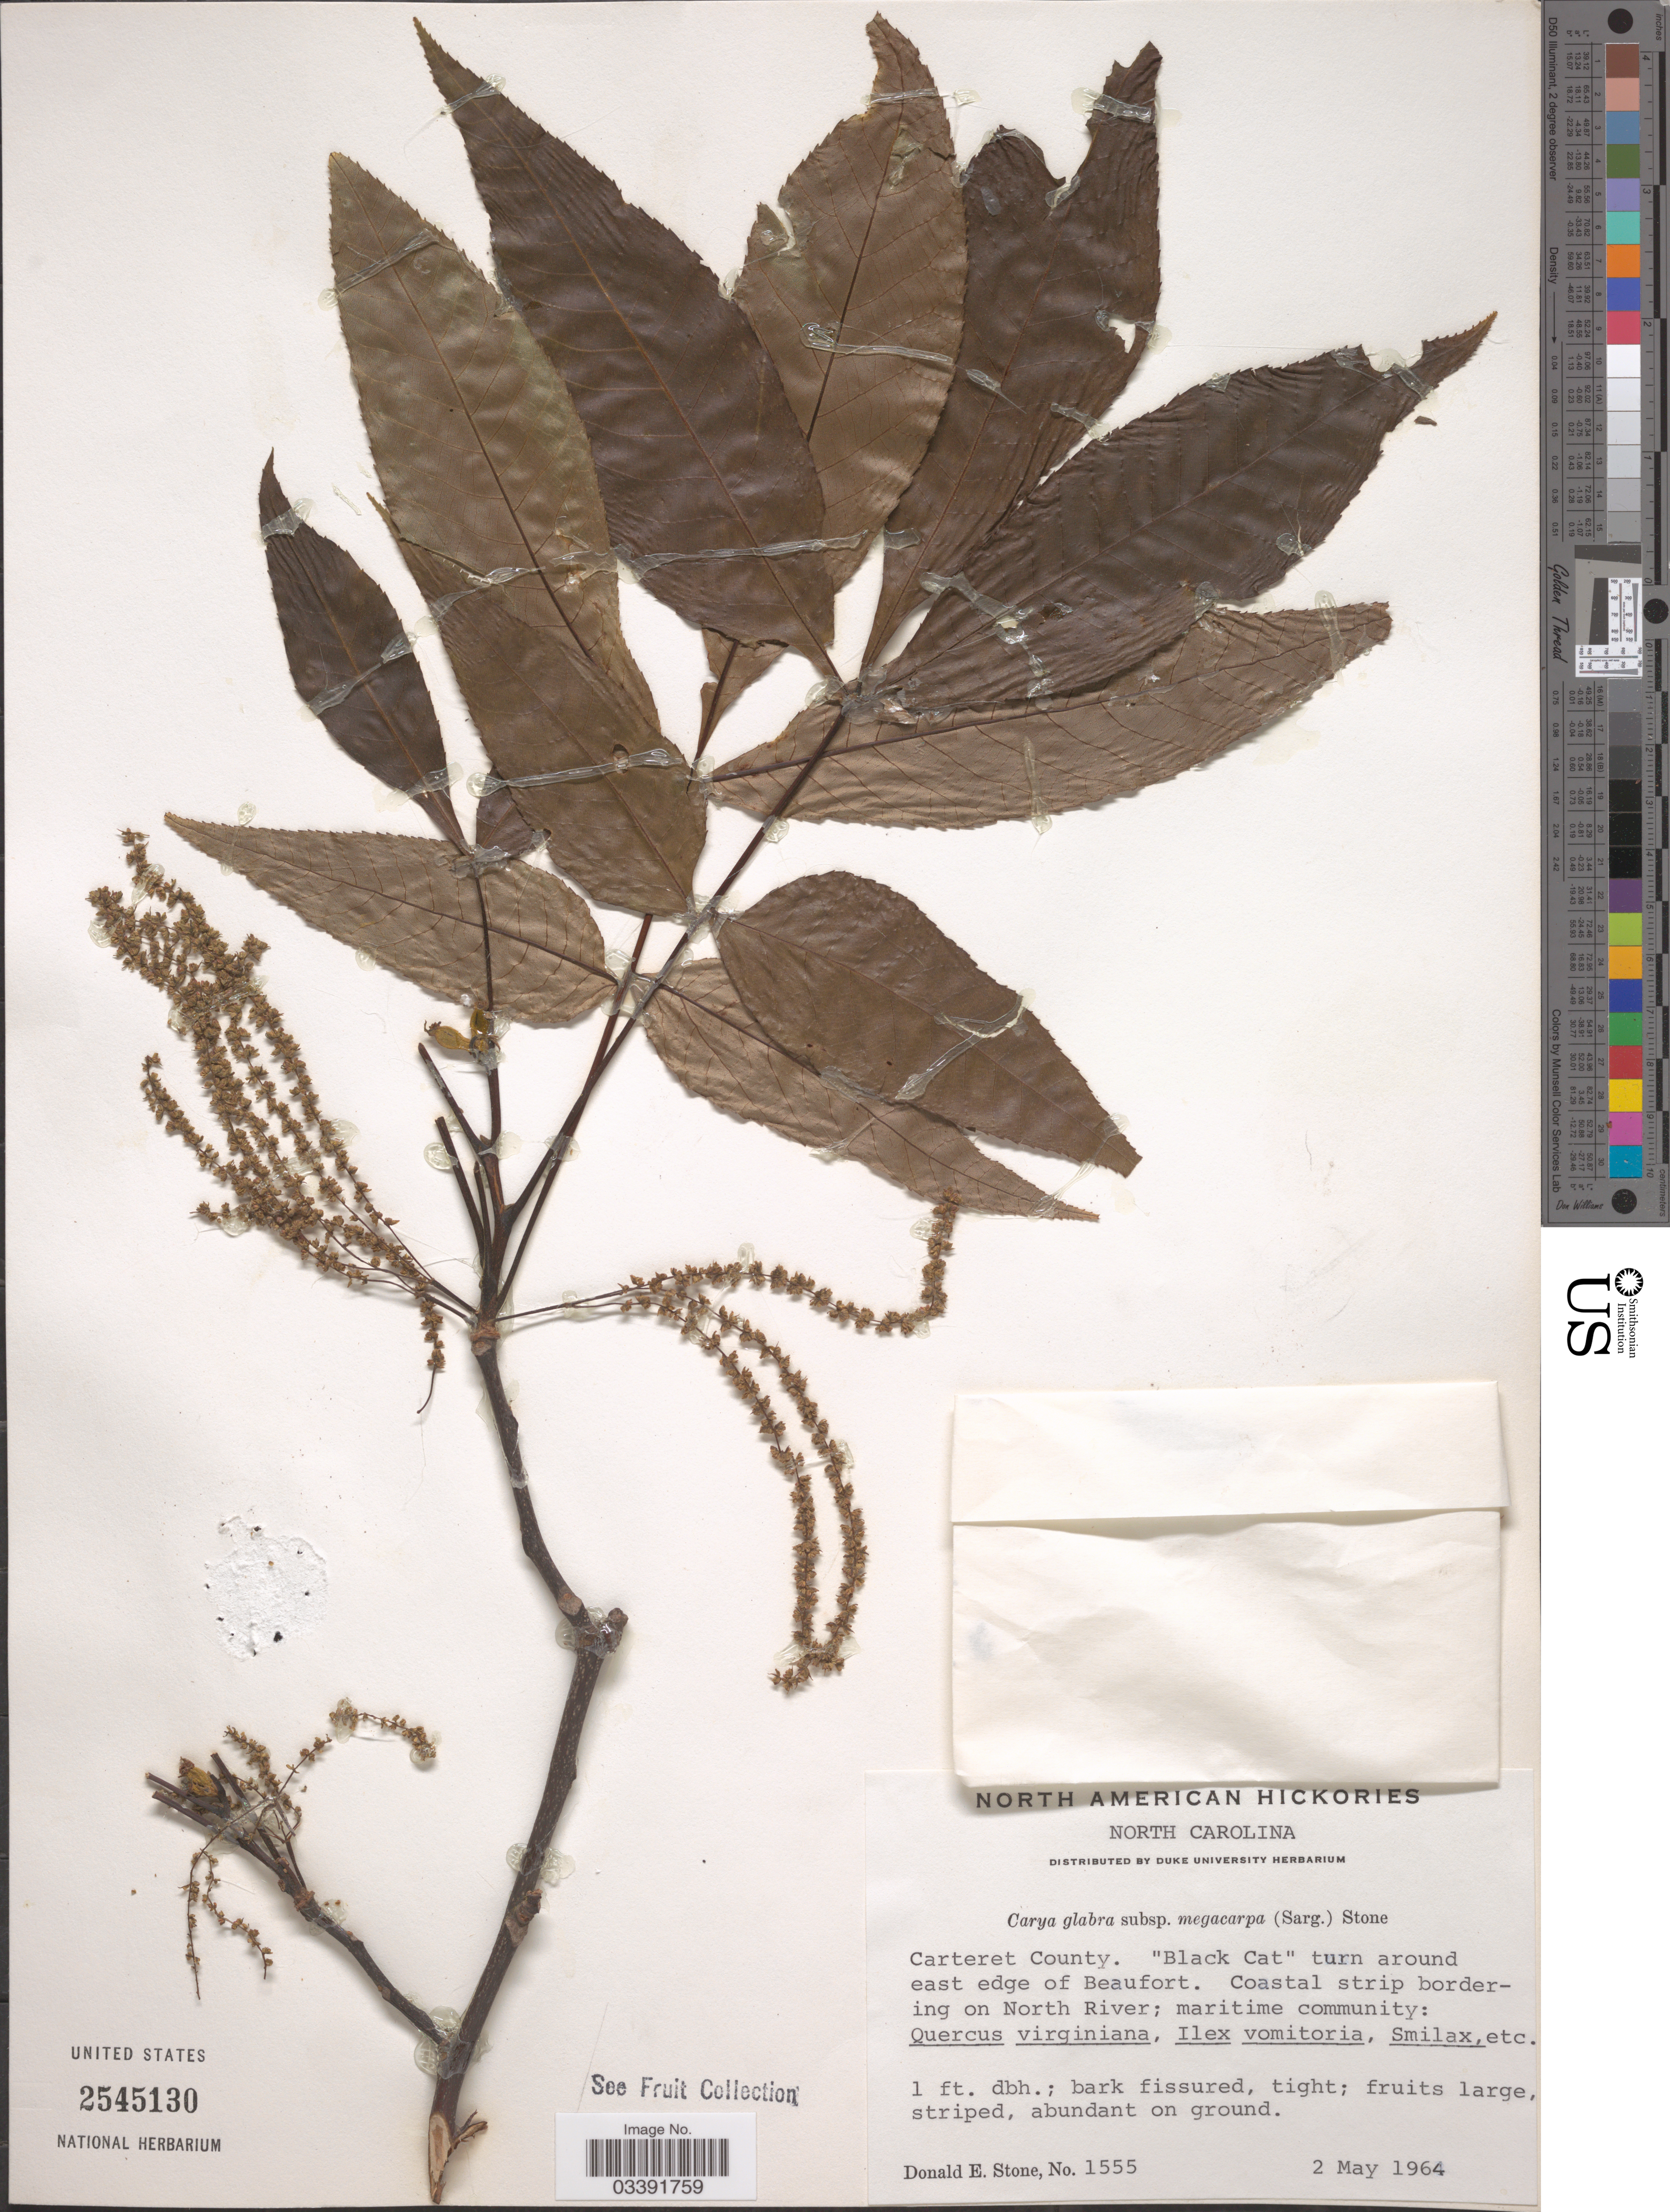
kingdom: Plantae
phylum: Tracheophyta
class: Magnoliopsida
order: Fagales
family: Juglandaceae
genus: Carya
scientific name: Carya glabra var. megacarpa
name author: (Sarg.) Sarg.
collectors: D. Stone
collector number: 1555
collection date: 1964-05-02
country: United States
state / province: North Carolina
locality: Carteret County. "Black Cat" turn around east edge of Beaufort. Coastal strip bordering on North River; maritime community.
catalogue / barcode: US 2545130